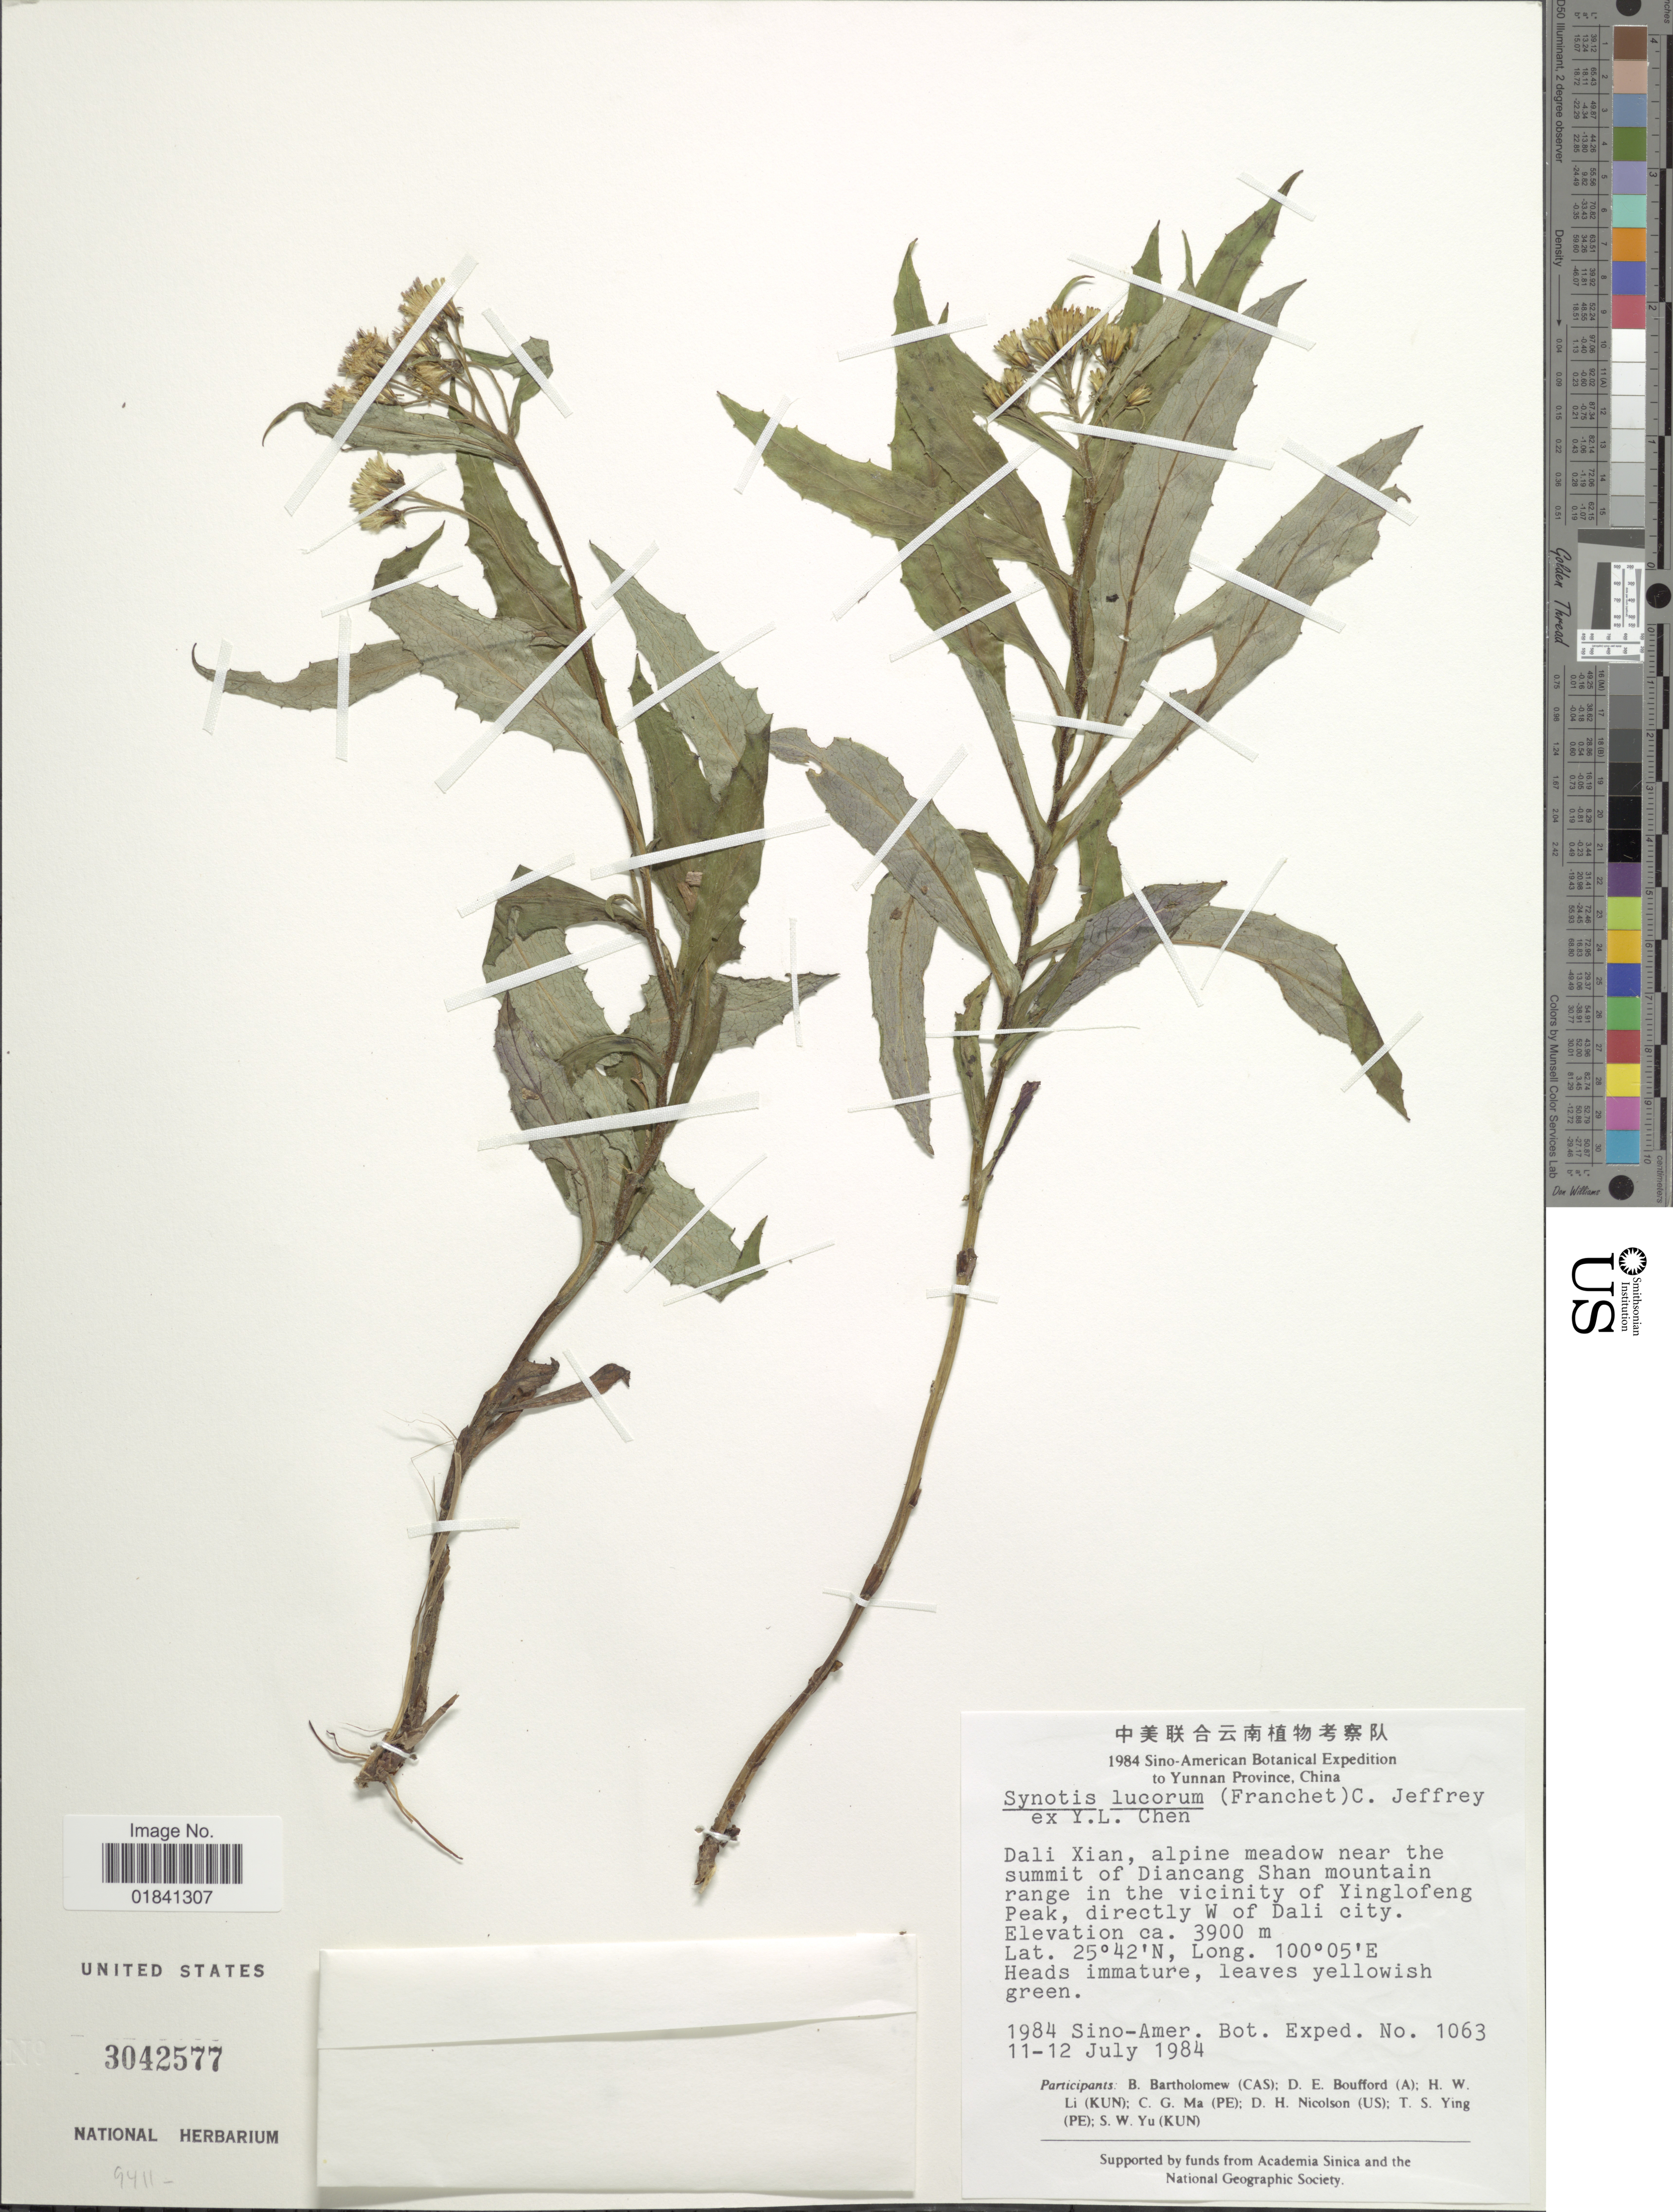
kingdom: Plantae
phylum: Tracheophyta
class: Magnoliopsida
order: Asterales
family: Asteraceae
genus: Senecio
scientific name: Senecio lucorum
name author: Franch.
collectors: B. Bartholomew, D. E. Boufford, H. W. Li, C. Ma & et al.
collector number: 1063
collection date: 1984-07-11/1984-07-12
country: China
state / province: Yunnan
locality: Dali Xian, alpine meadow near the summit of Diancang Shan mountain range in the vicinity of Yinglofeng Peak, directly W of Dali city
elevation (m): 3900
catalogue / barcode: US 3042577